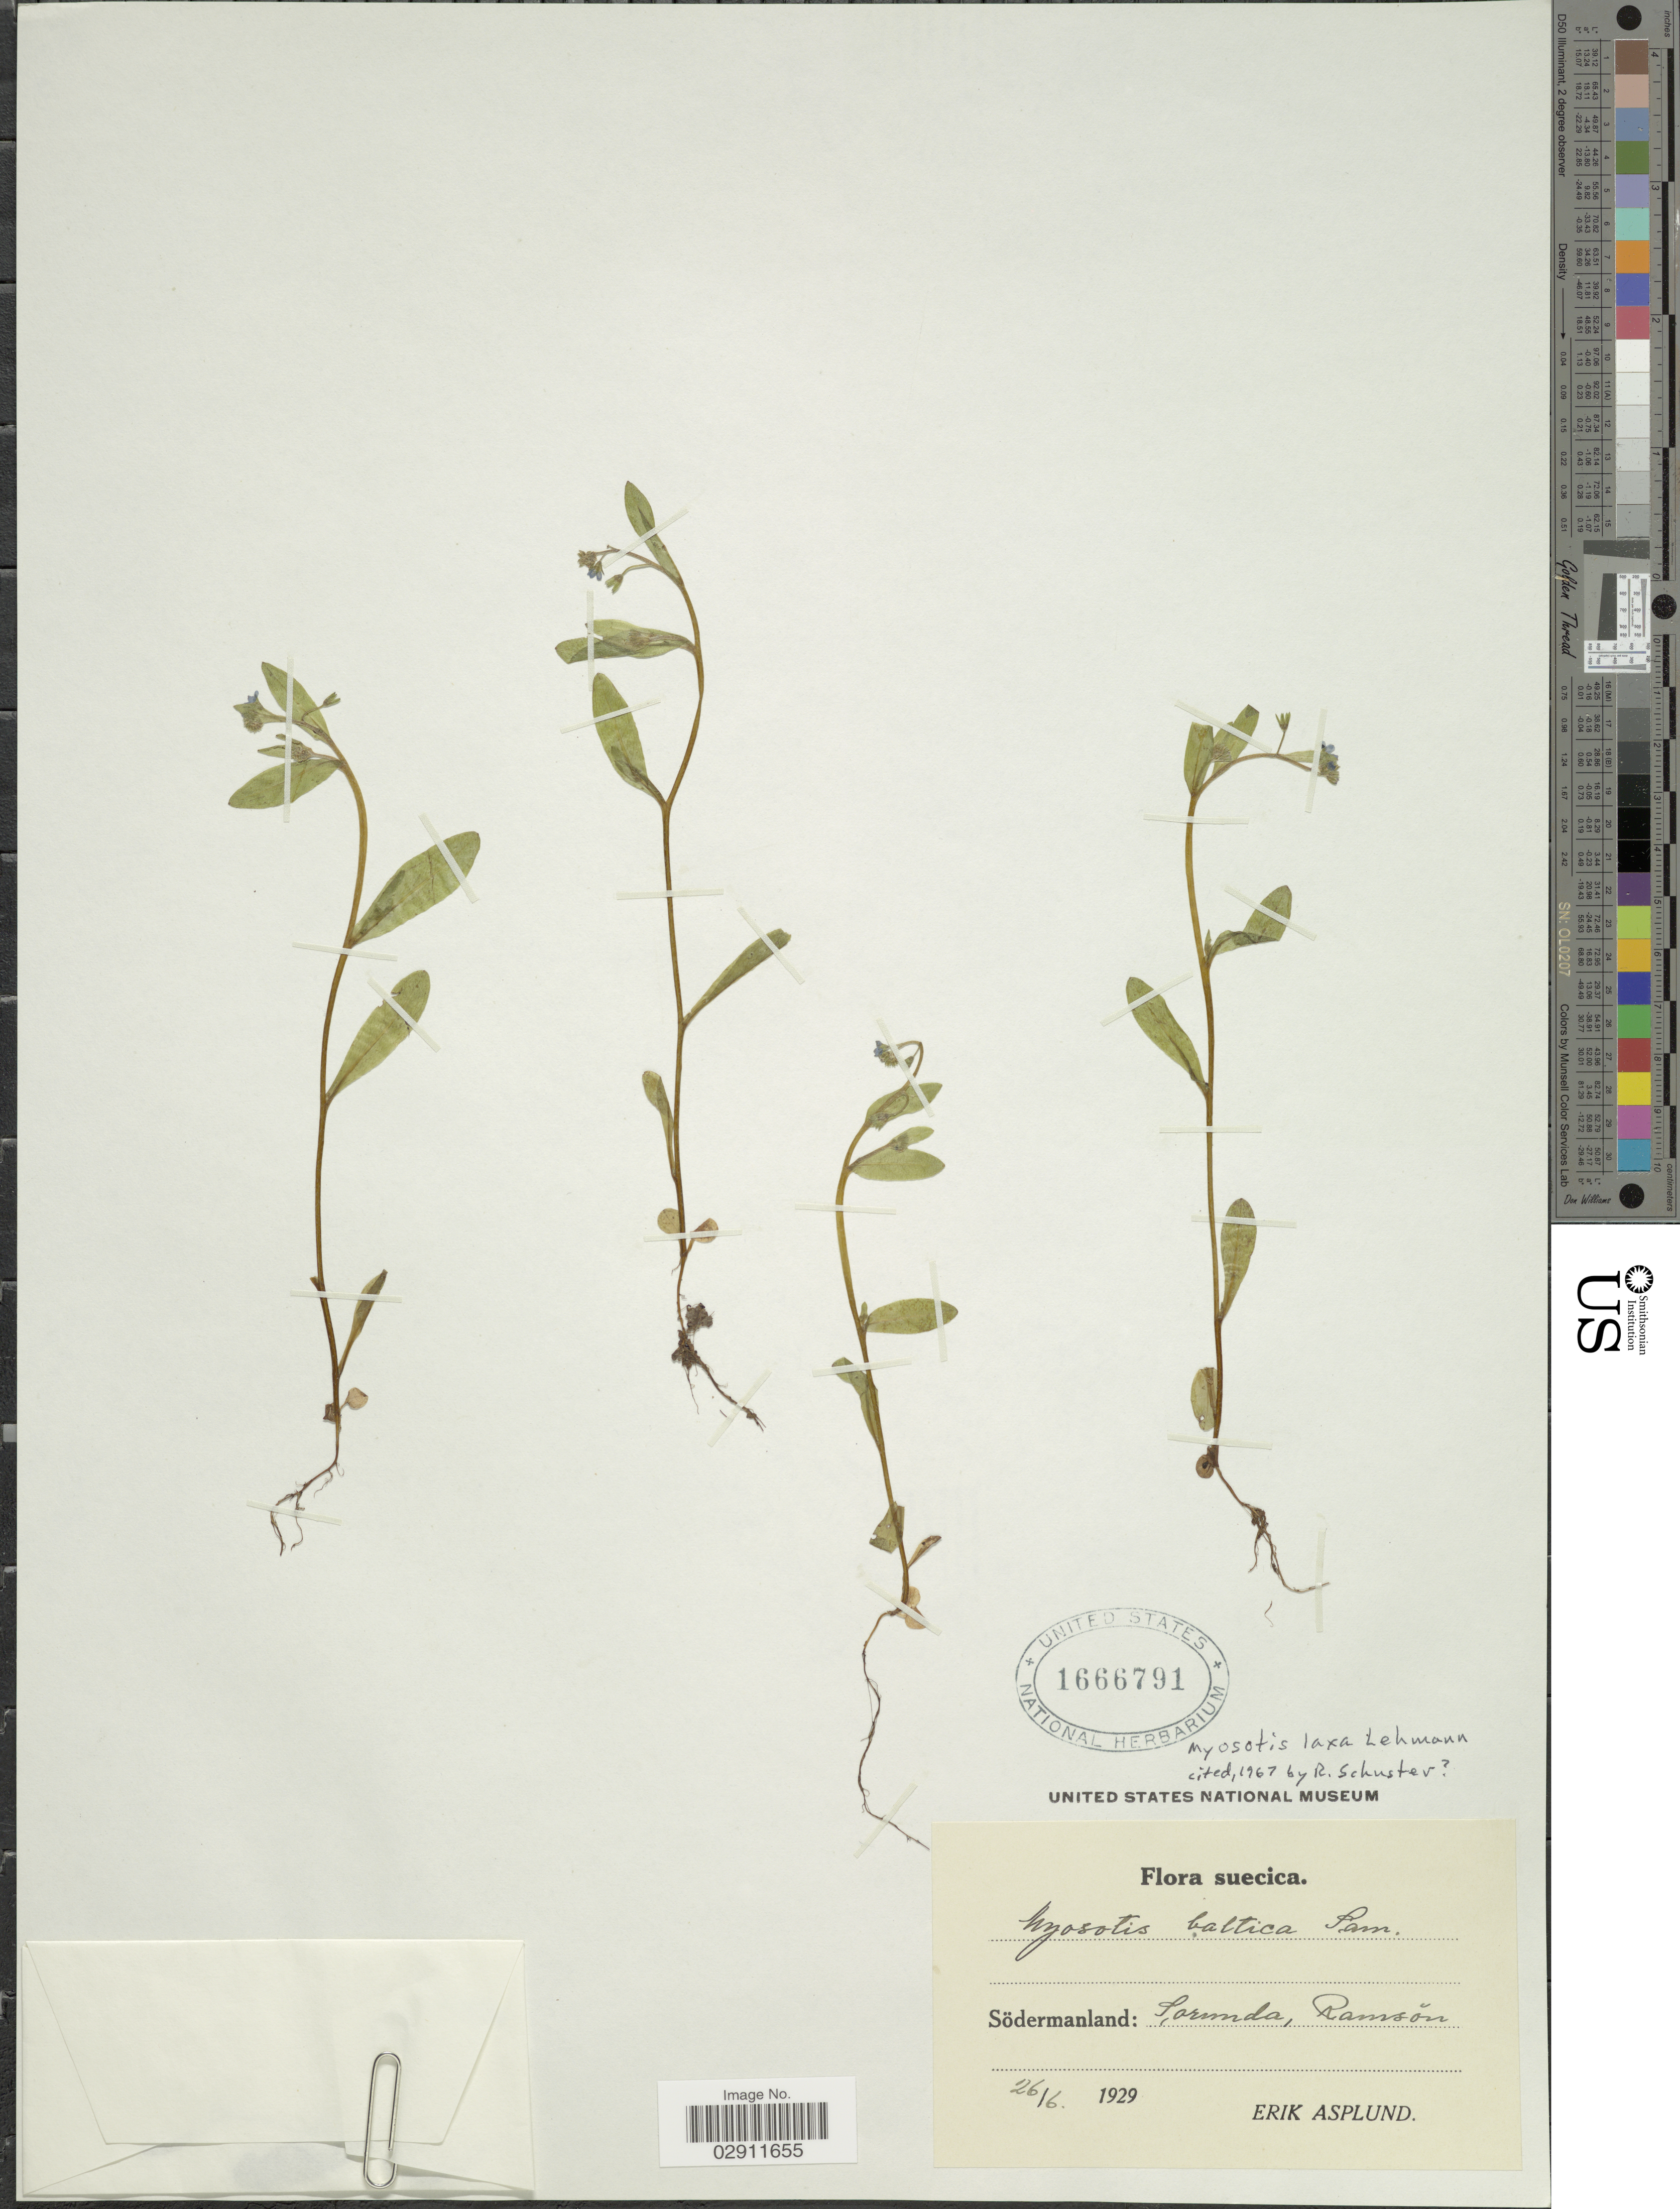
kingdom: Plantae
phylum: Tracheophyta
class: Magnoliopsida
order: Boraginales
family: Boraginaceae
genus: Myosotis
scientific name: Myosotis laxa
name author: F. Lehm.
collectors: E. Asplund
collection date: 1929-06-26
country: Sweden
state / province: Sodermanland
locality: Suecica. Sorunda, Ramsön.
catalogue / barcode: US 1666791